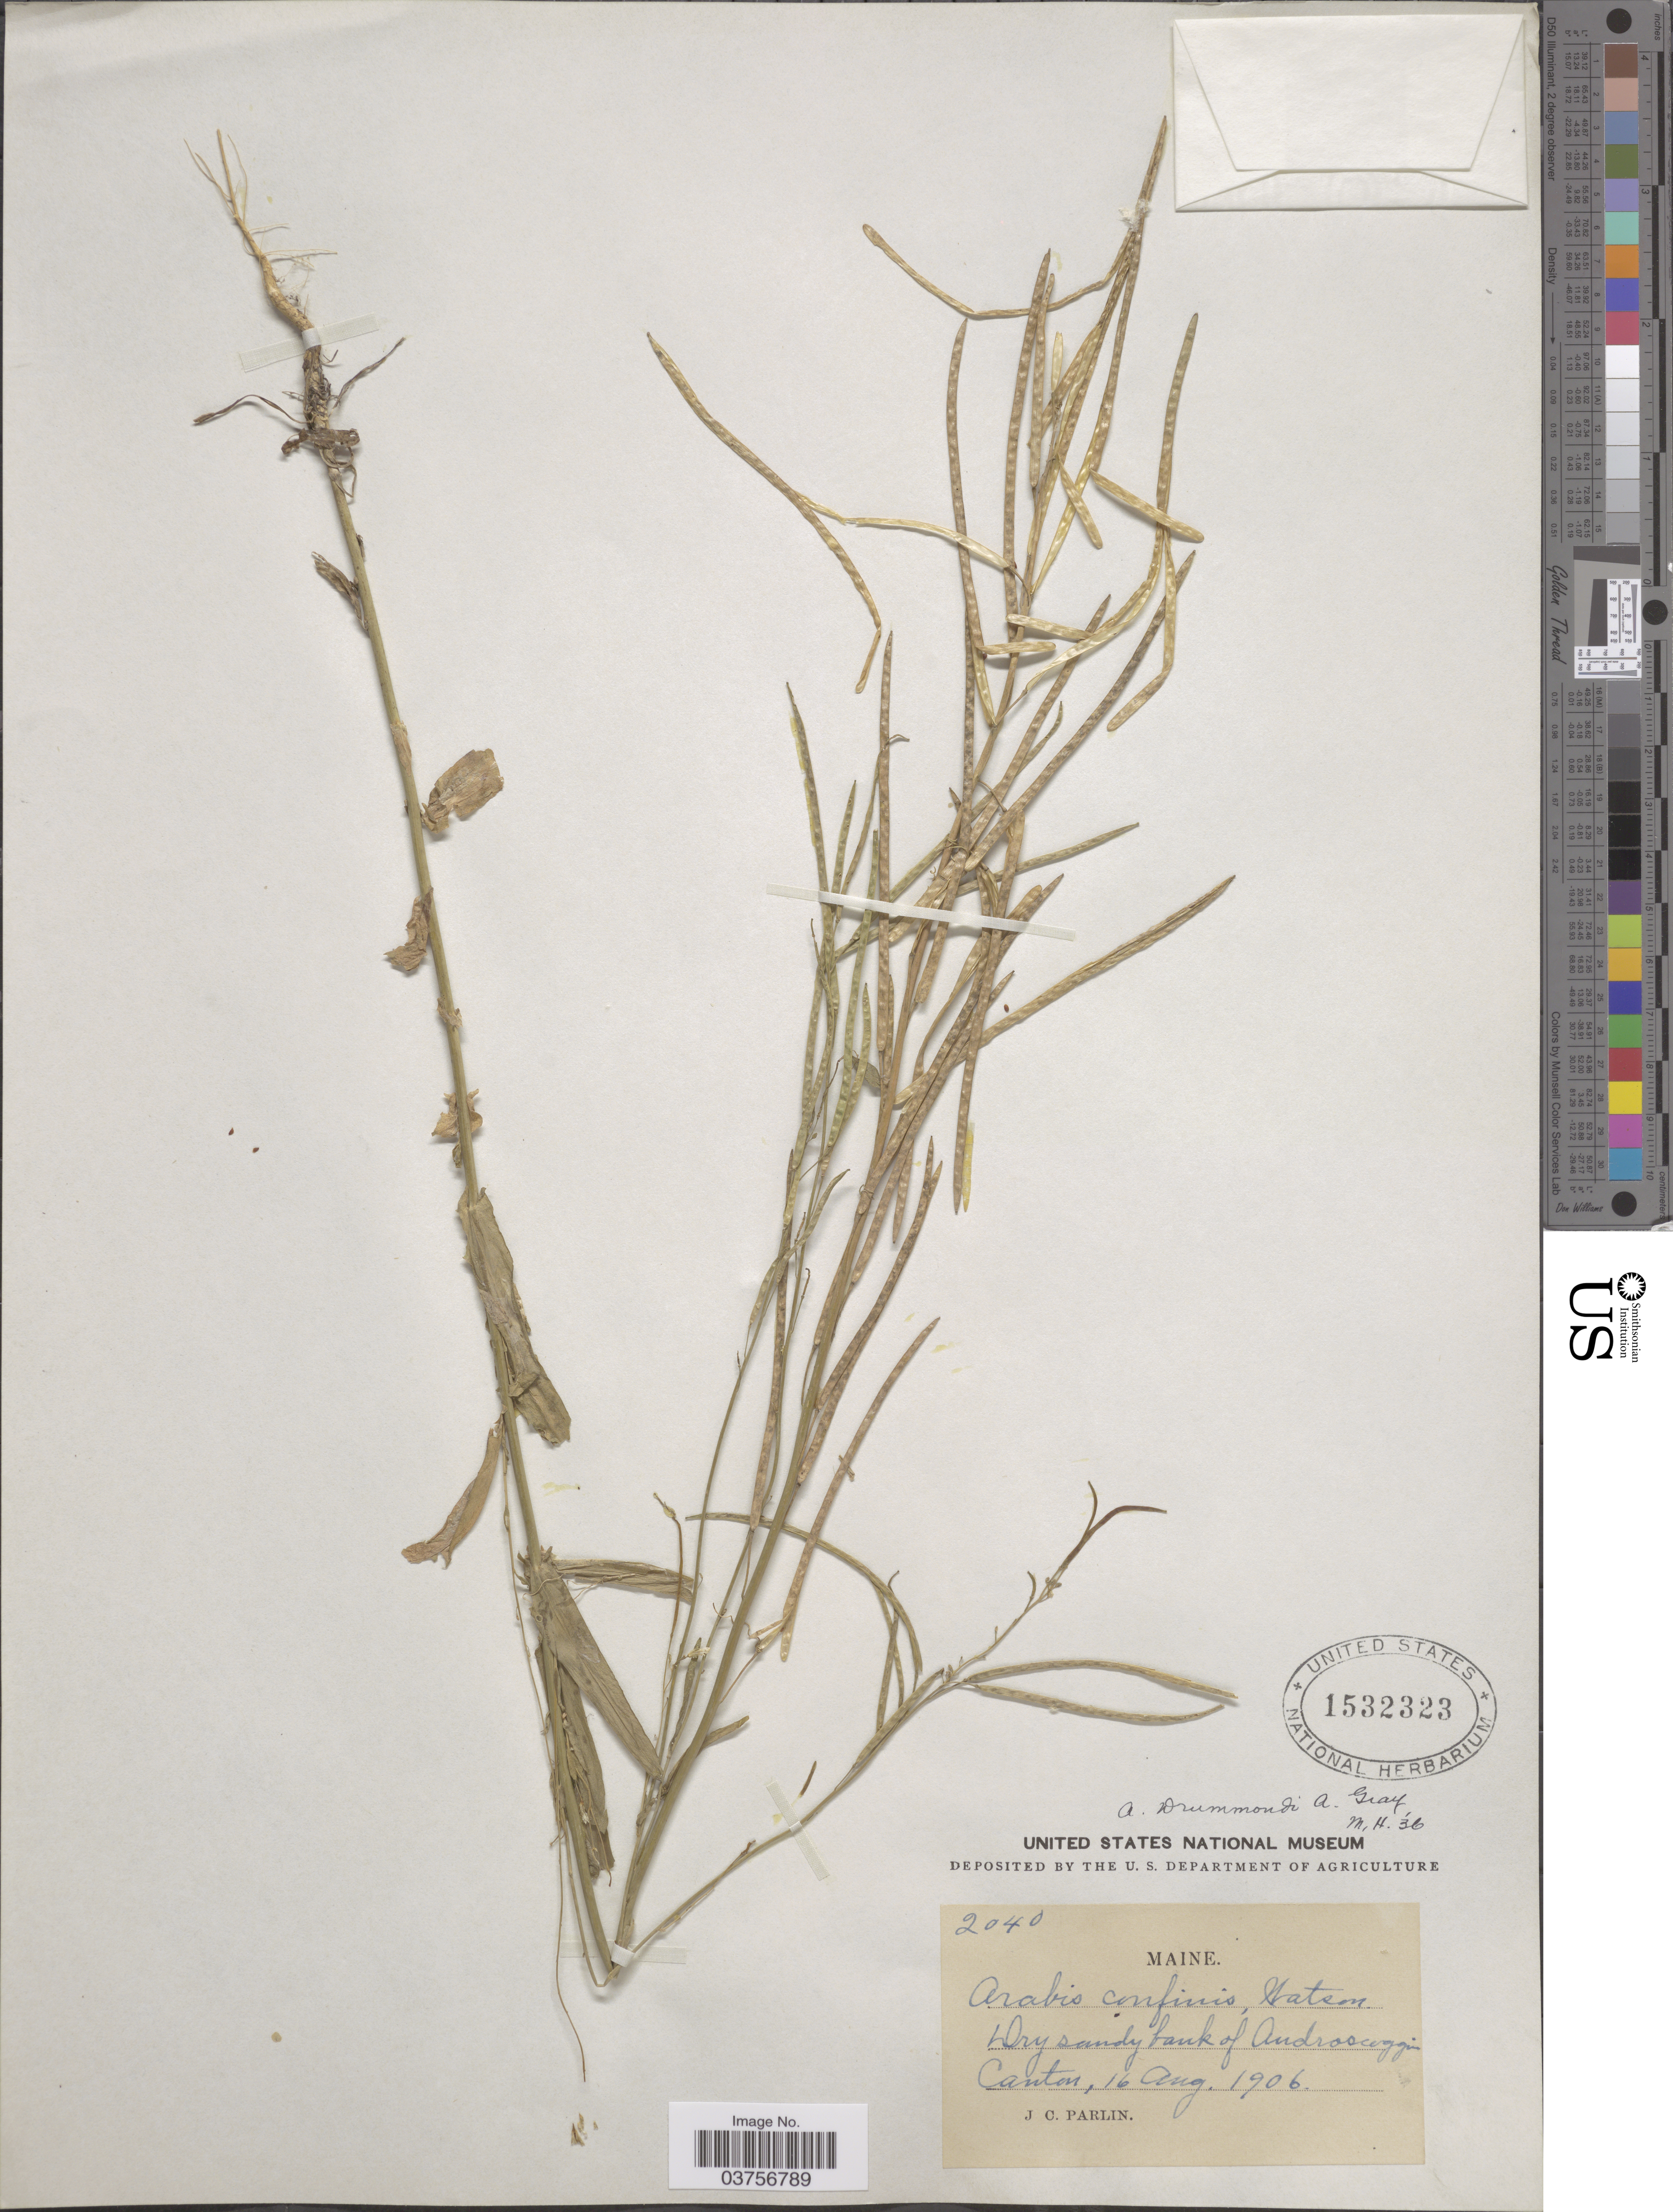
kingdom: Plantae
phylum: Tracheophyta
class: Magnoliopsida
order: Brassicales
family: Brassicaceae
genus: Arabis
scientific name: Arabis drummondii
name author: A. Gray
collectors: J. Parlin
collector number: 2040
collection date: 1906-08-16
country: United States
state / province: Maine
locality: Dry sandy bank of Androscoggin, Canton.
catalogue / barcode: US 1532323